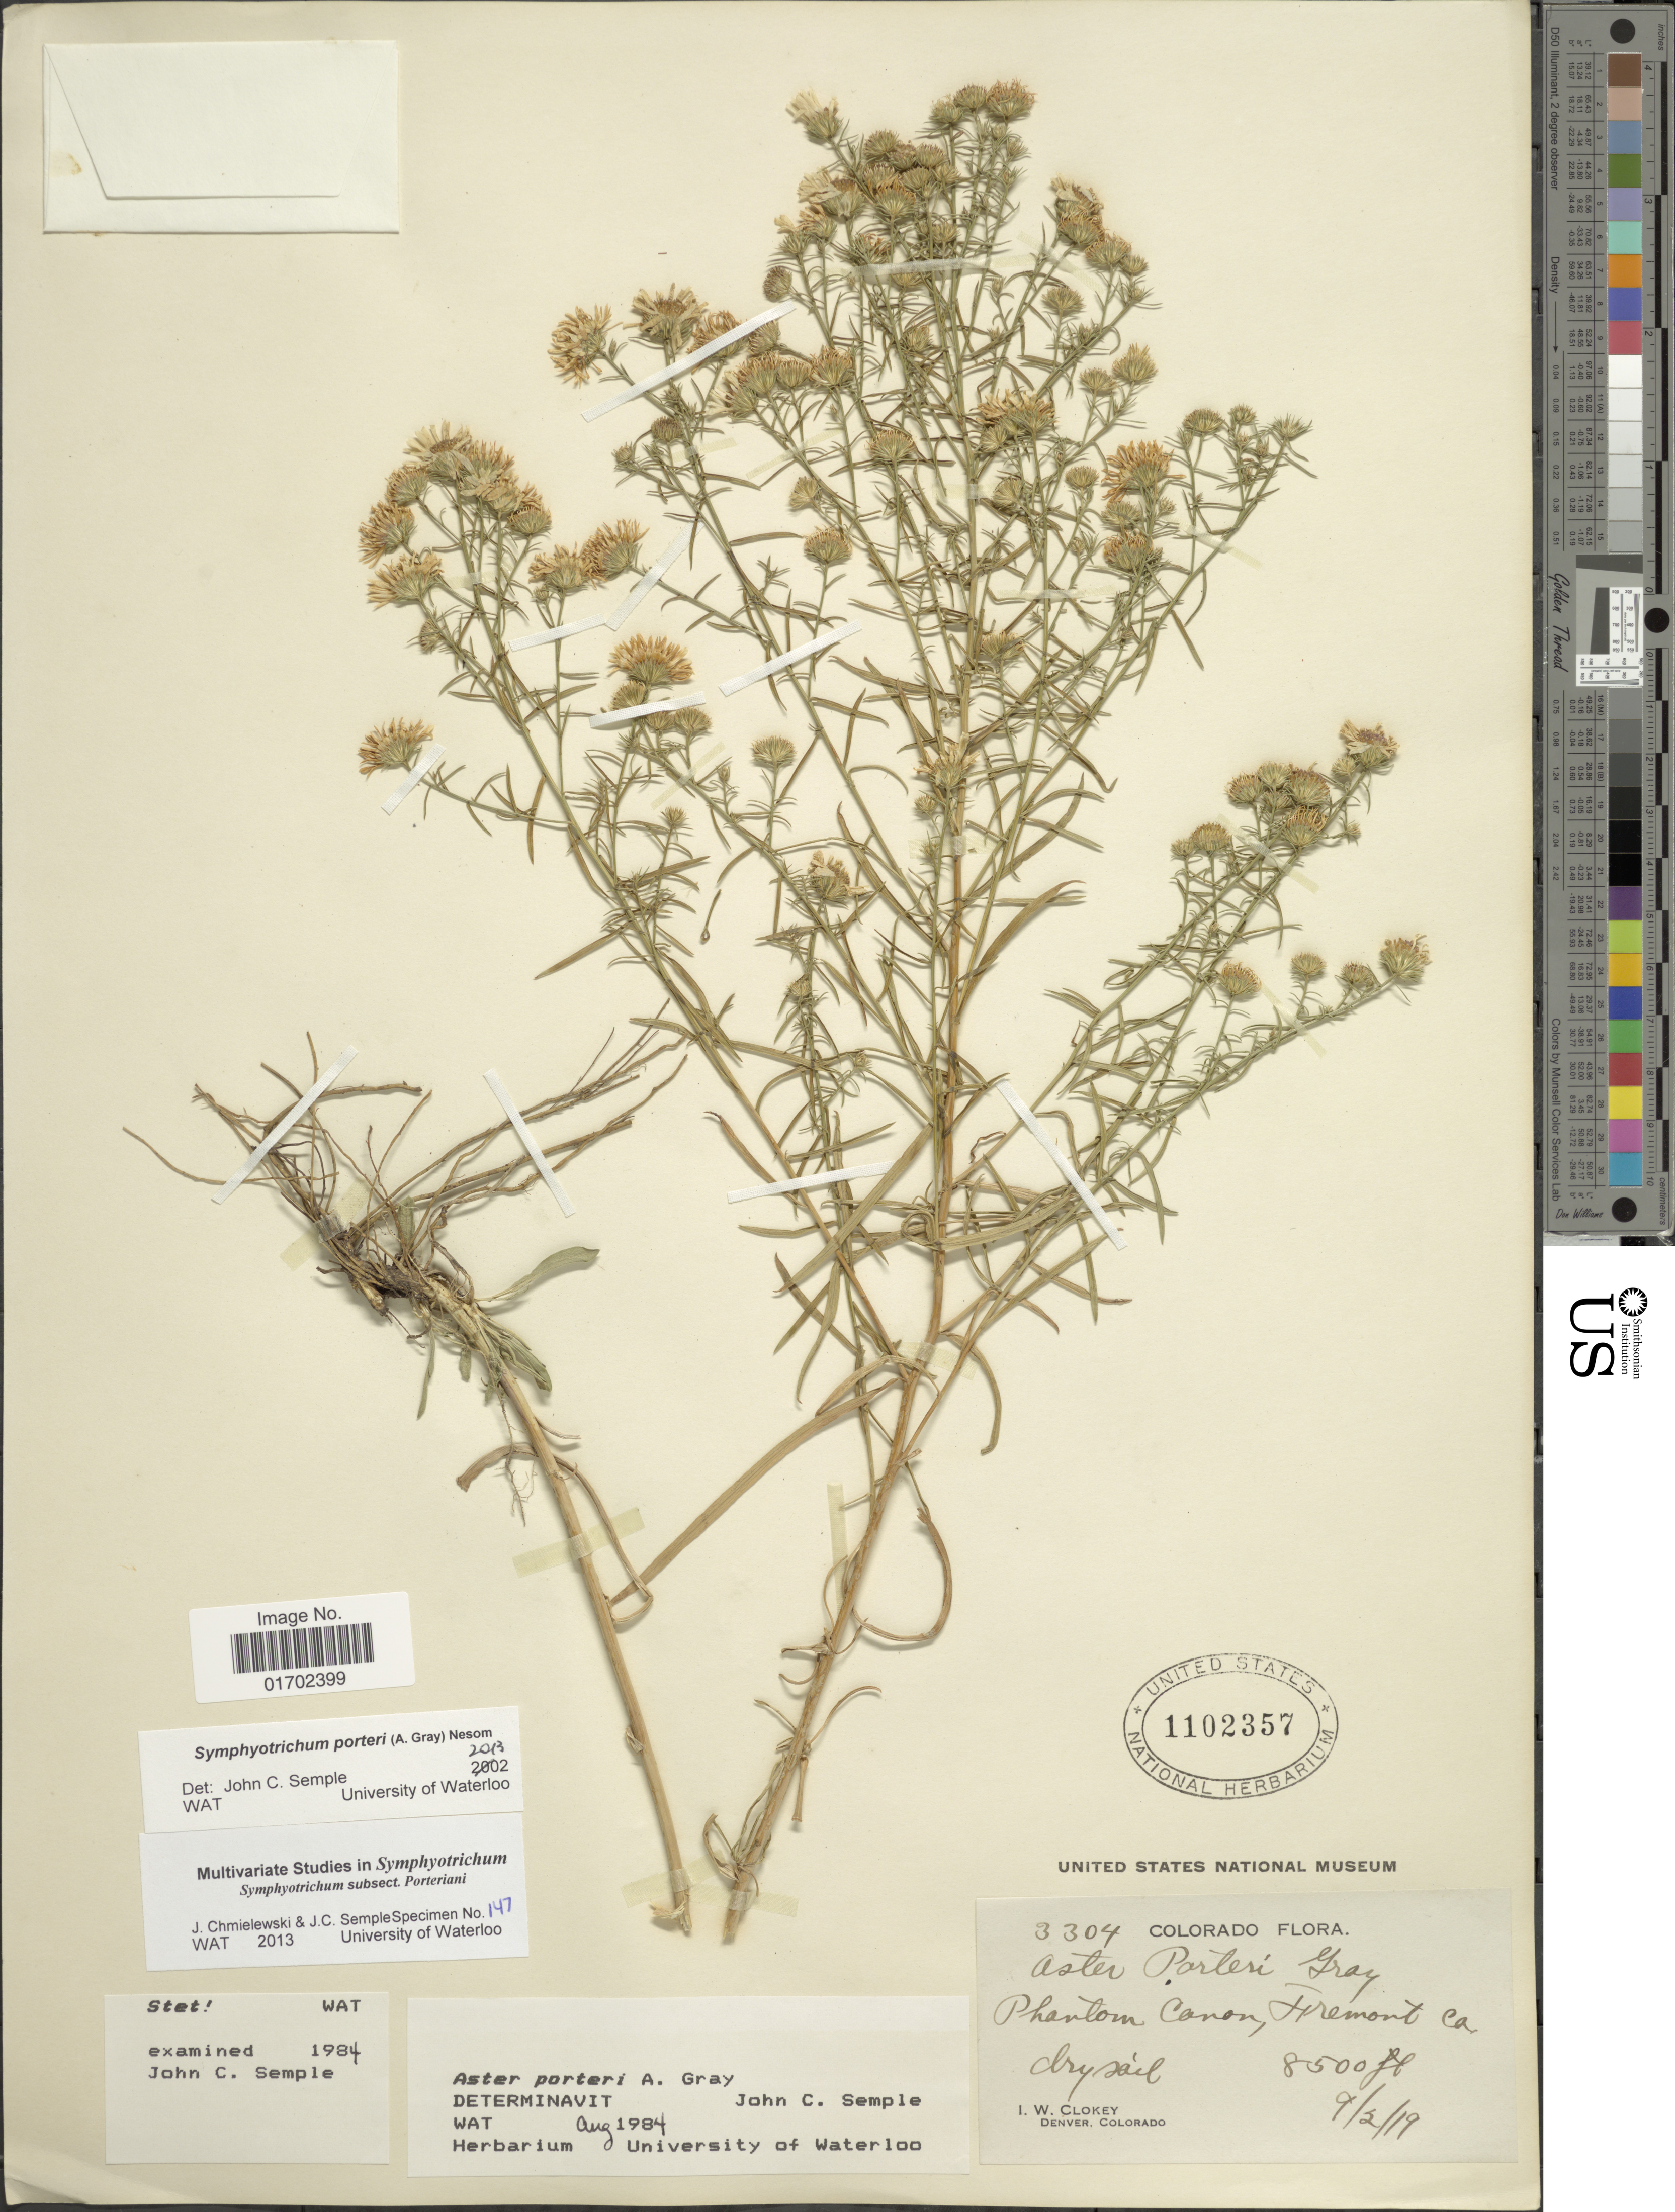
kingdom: Plantae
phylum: Tracheophyta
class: Magnoliopsida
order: Asterales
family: Asteraceae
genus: Symphyotrichum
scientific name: Symphyotrichum porteri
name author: (A. Gray) G.L. Nesom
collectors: I. W. Clokey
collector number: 3304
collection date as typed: Transcribed d/m/y: 2/9/19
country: United States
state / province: Colorado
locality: Colorado. Phantom Canon, Firemont Co.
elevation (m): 2591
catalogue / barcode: US 1102357